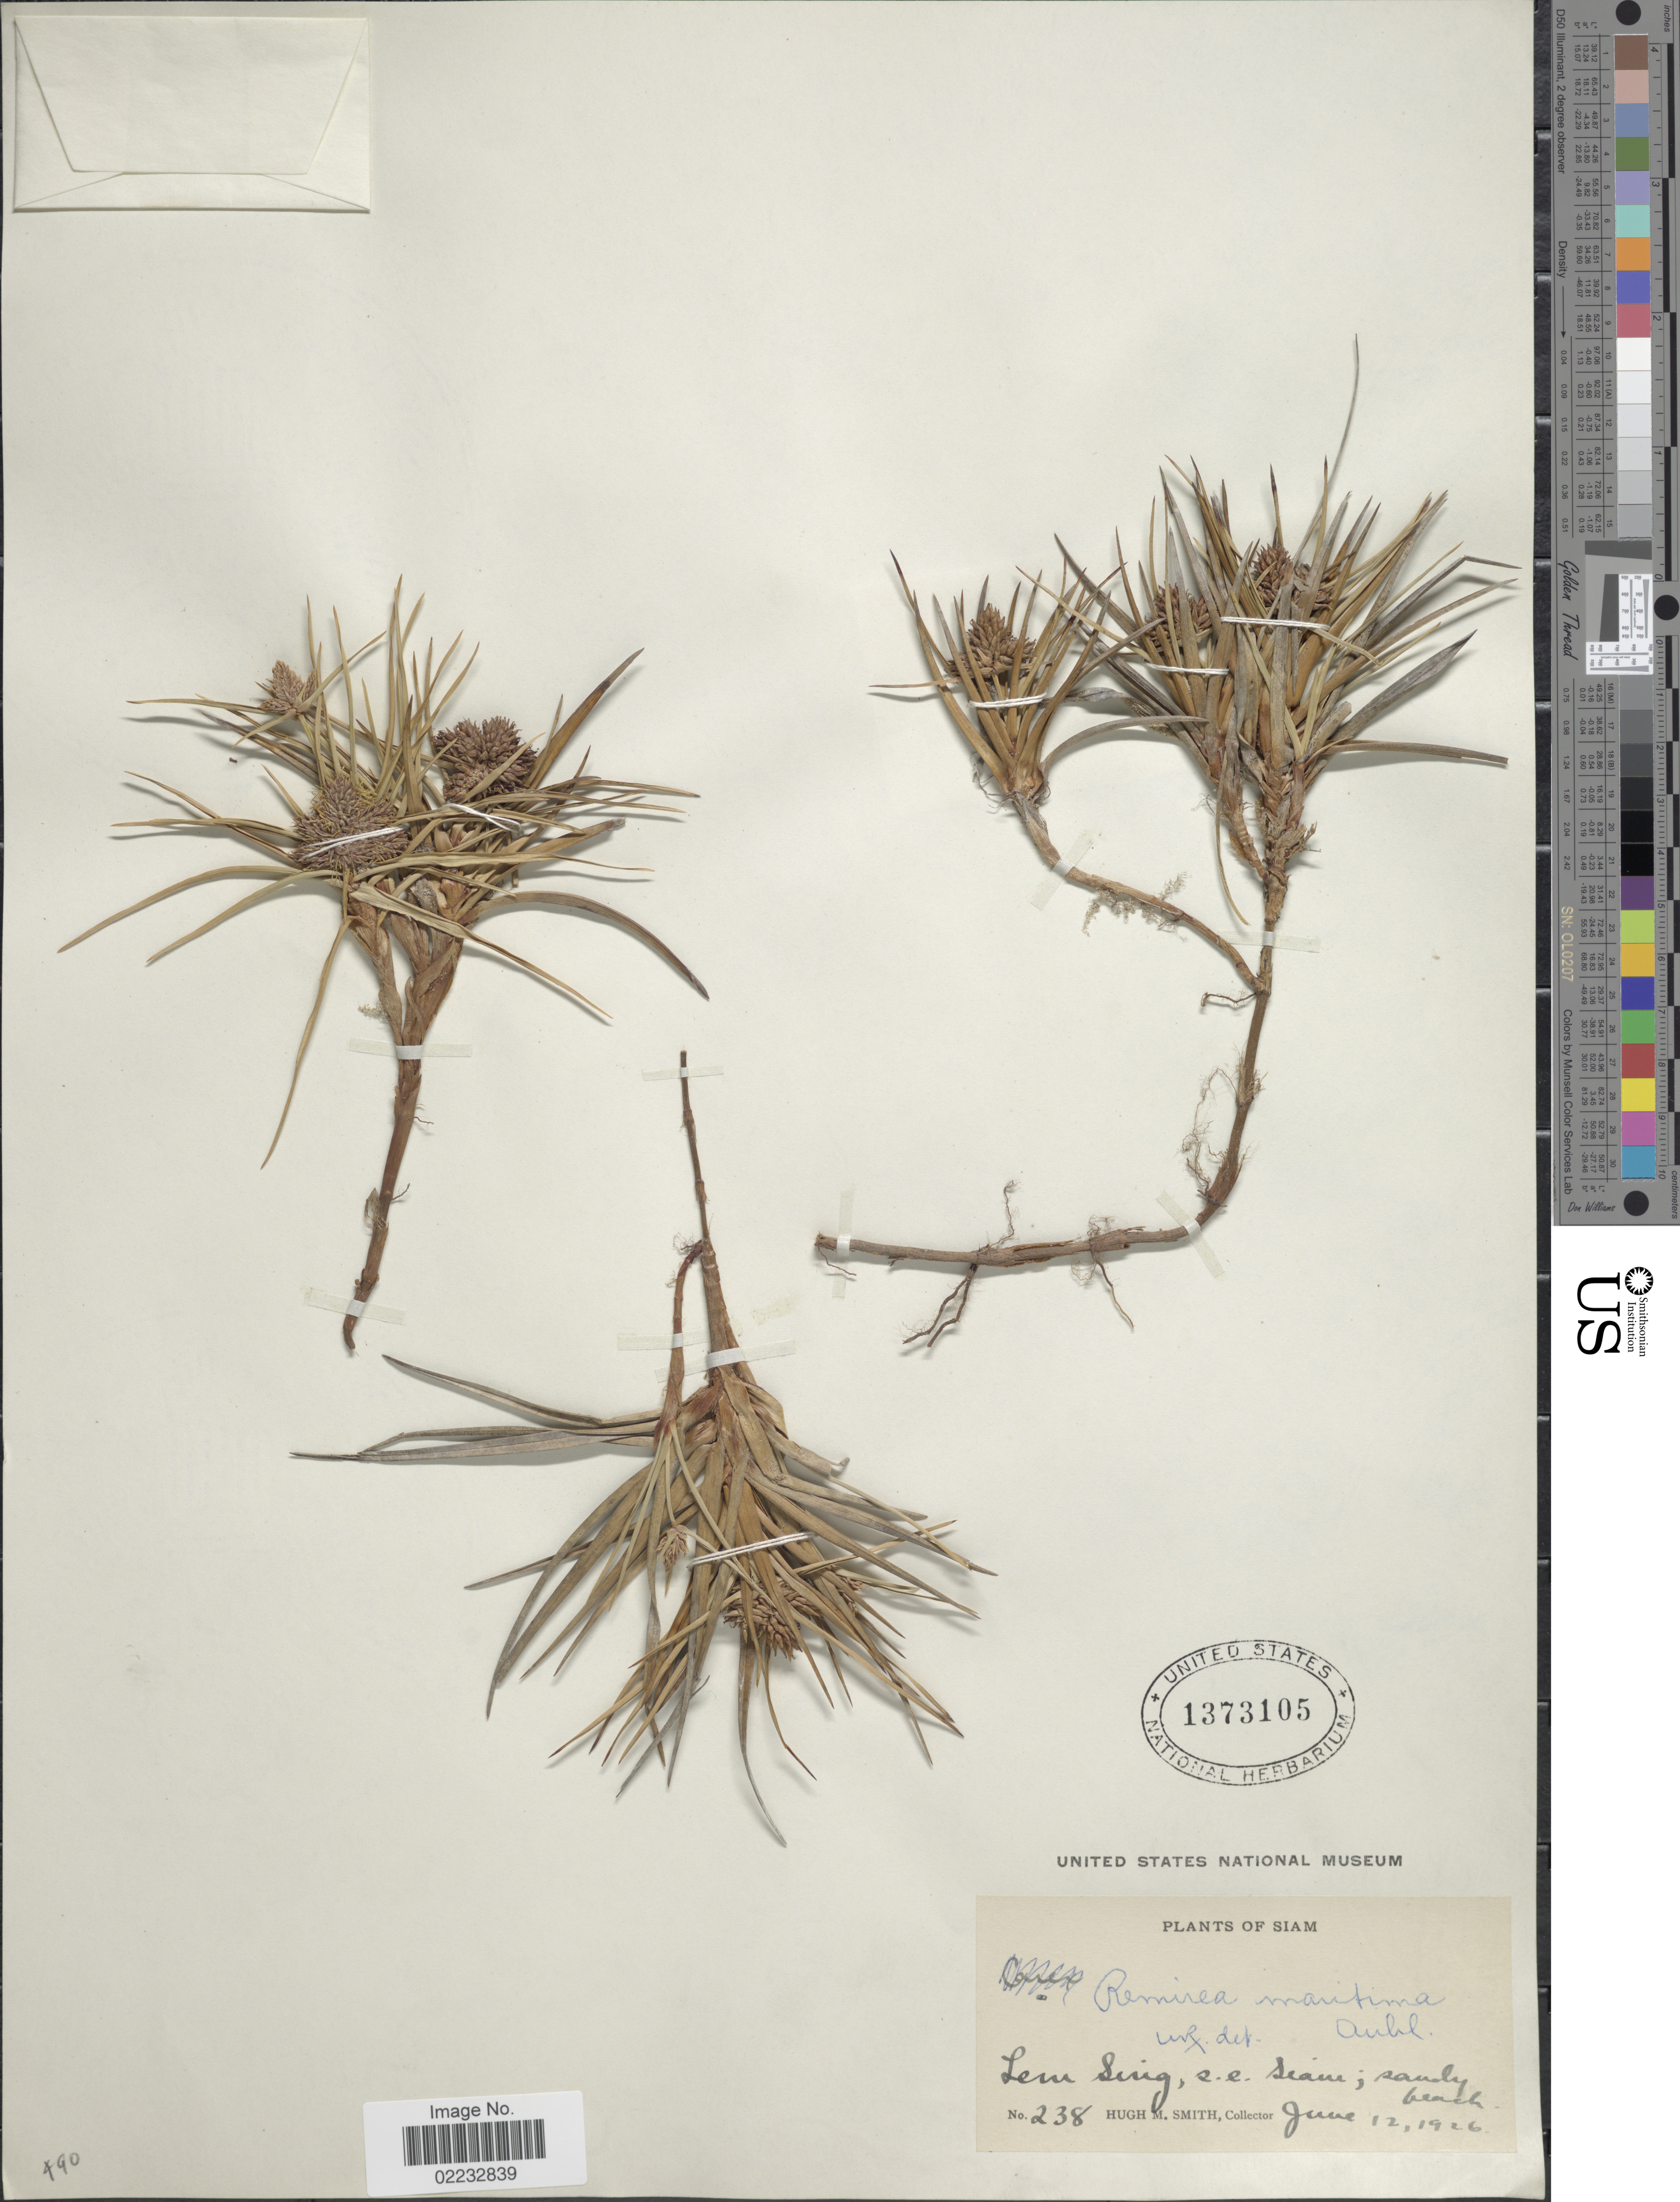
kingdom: Plantae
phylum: Tracheophyta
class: Liliopsida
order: Poales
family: Cyperaceae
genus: Cyperus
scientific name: Cyperus pedunculatus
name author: (R. Br.) J. Kern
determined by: Strong, M. T., (US), Smithsonian Institution - National Museum of Natural History (UNITED STATES)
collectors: H. M. Smith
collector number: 238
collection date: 1926-06-12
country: Thailand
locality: Lem Sing, s.e. Siam, sandy beach.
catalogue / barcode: US 1373105